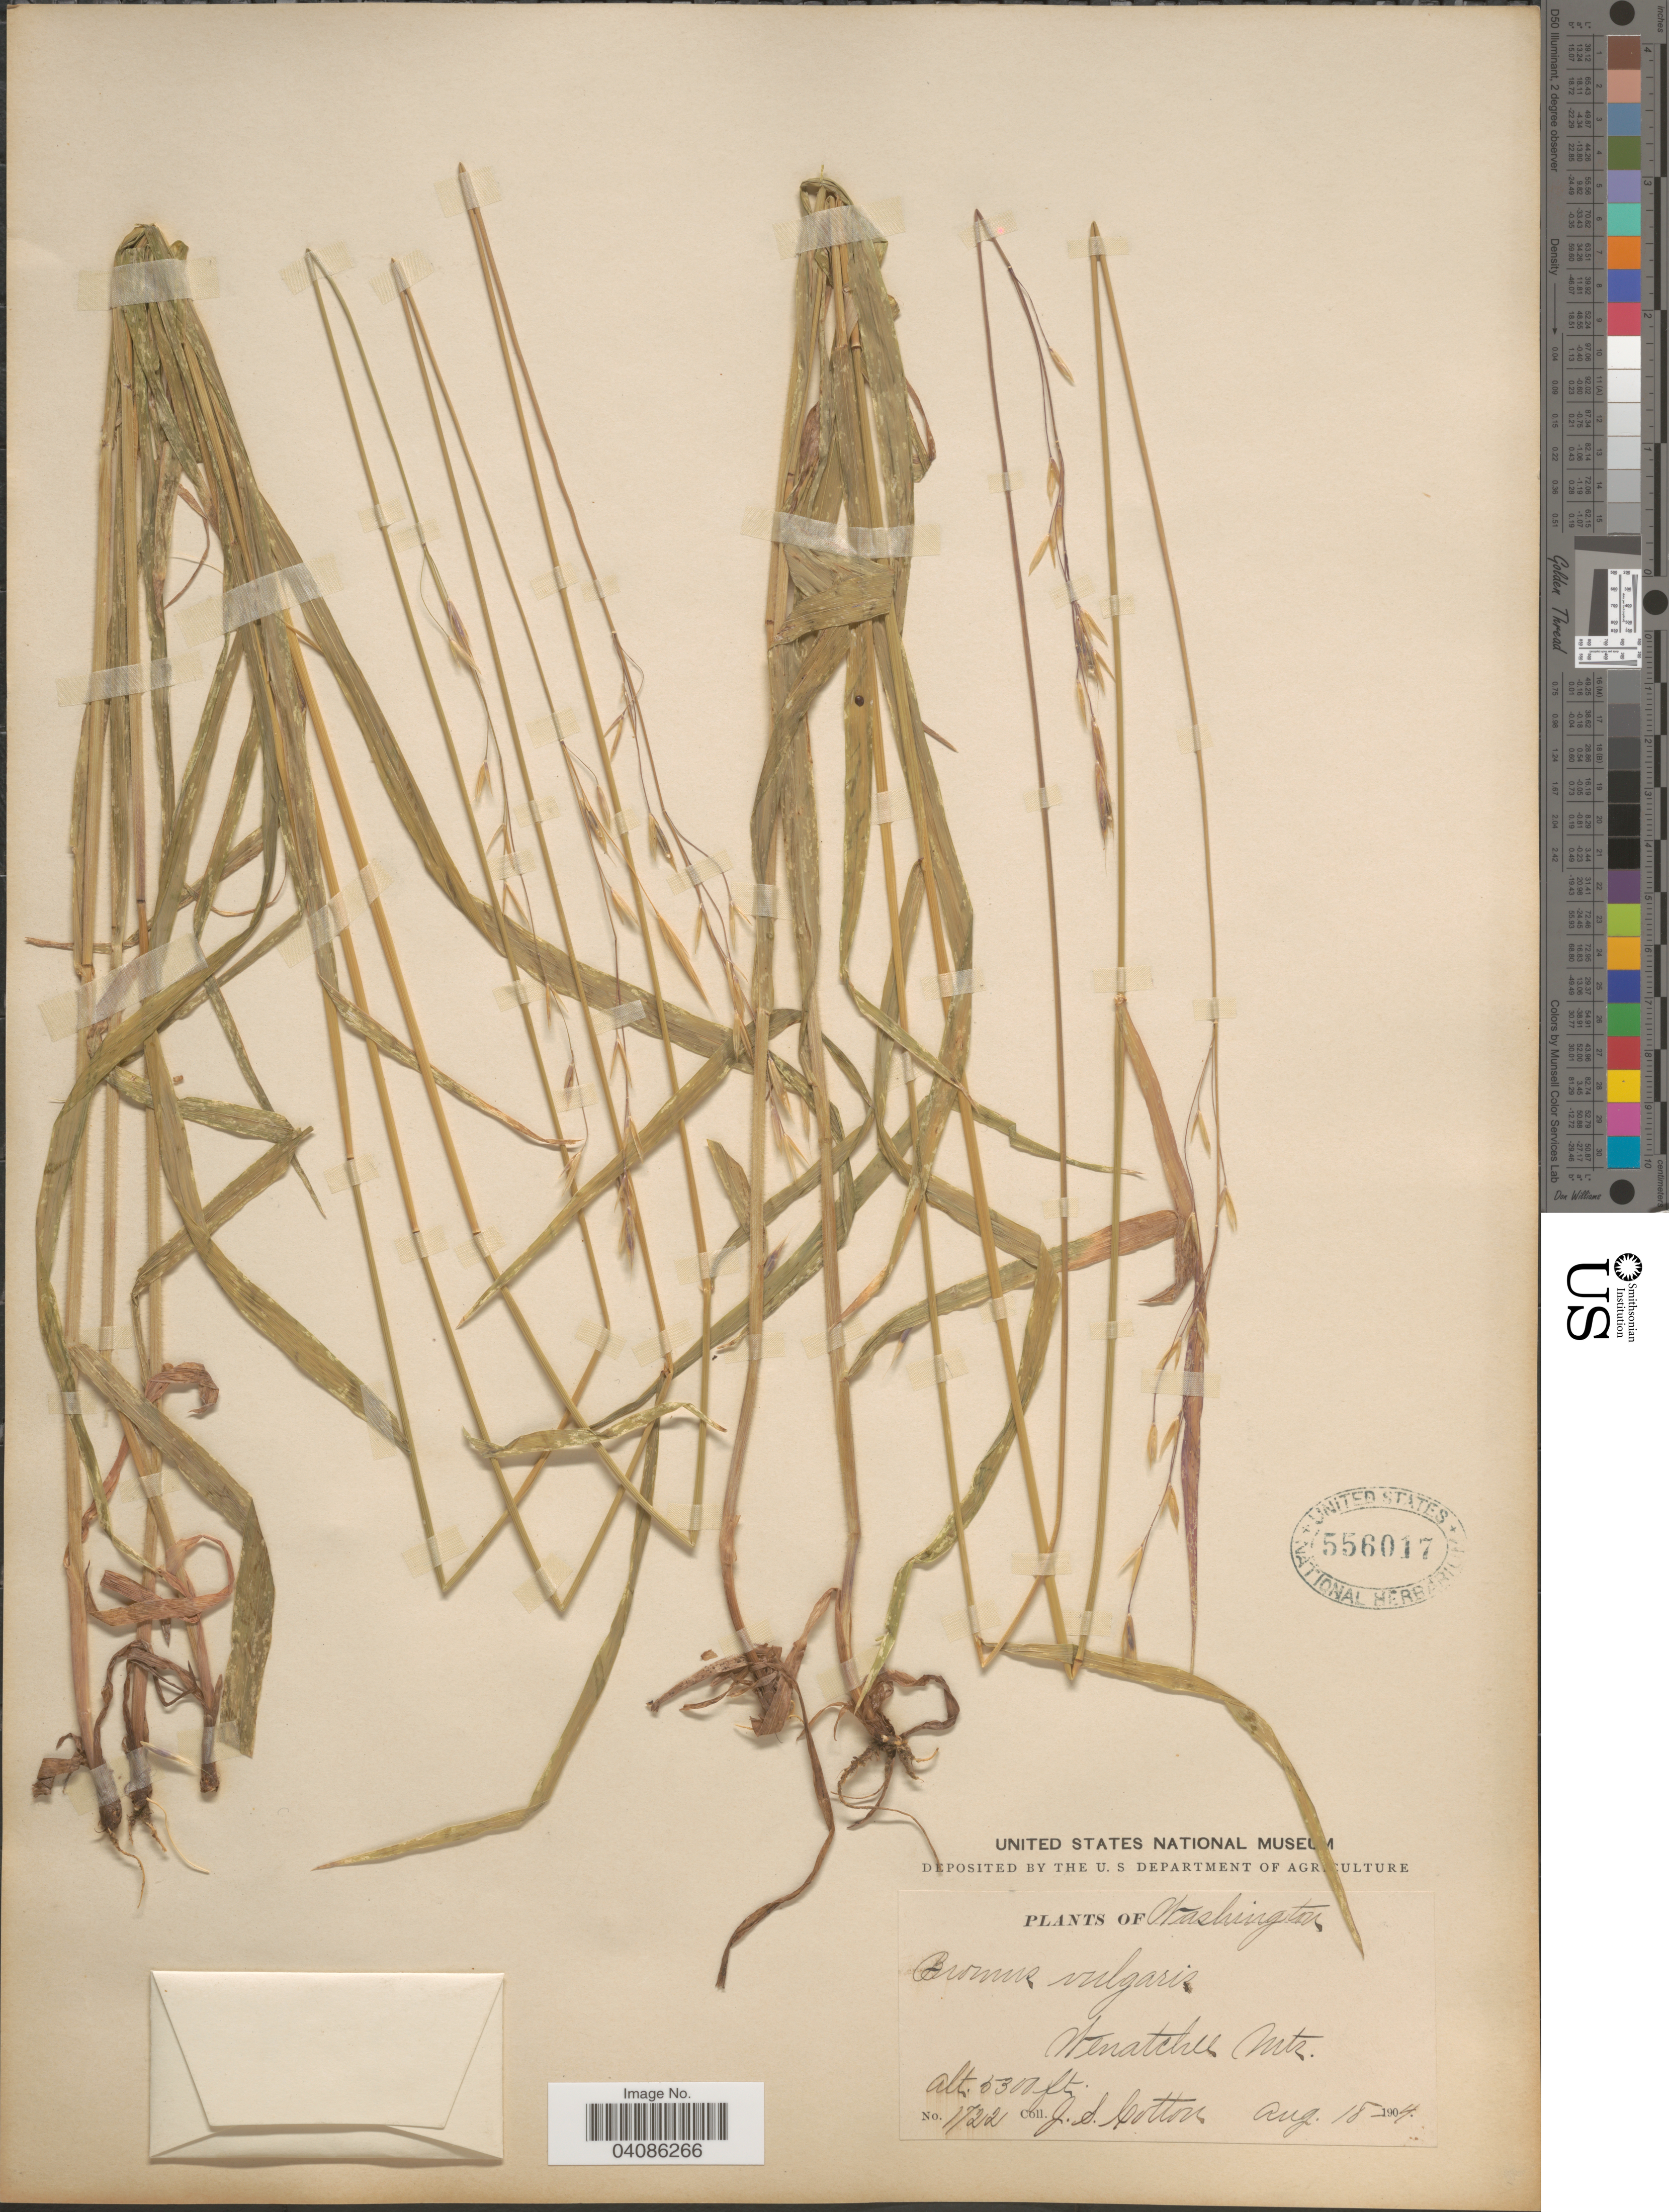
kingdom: Plantae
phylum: Tracheophyta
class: Liliopsida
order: Poales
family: Poaceae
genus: Bromus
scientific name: Bromus texensis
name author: (Shear) Hitchc.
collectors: J. S. Cotton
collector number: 1722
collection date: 1904-08-18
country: United States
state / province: Washington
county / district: Chelan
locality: Wenatchee Mts.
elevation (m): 1615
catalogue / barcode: US 556017